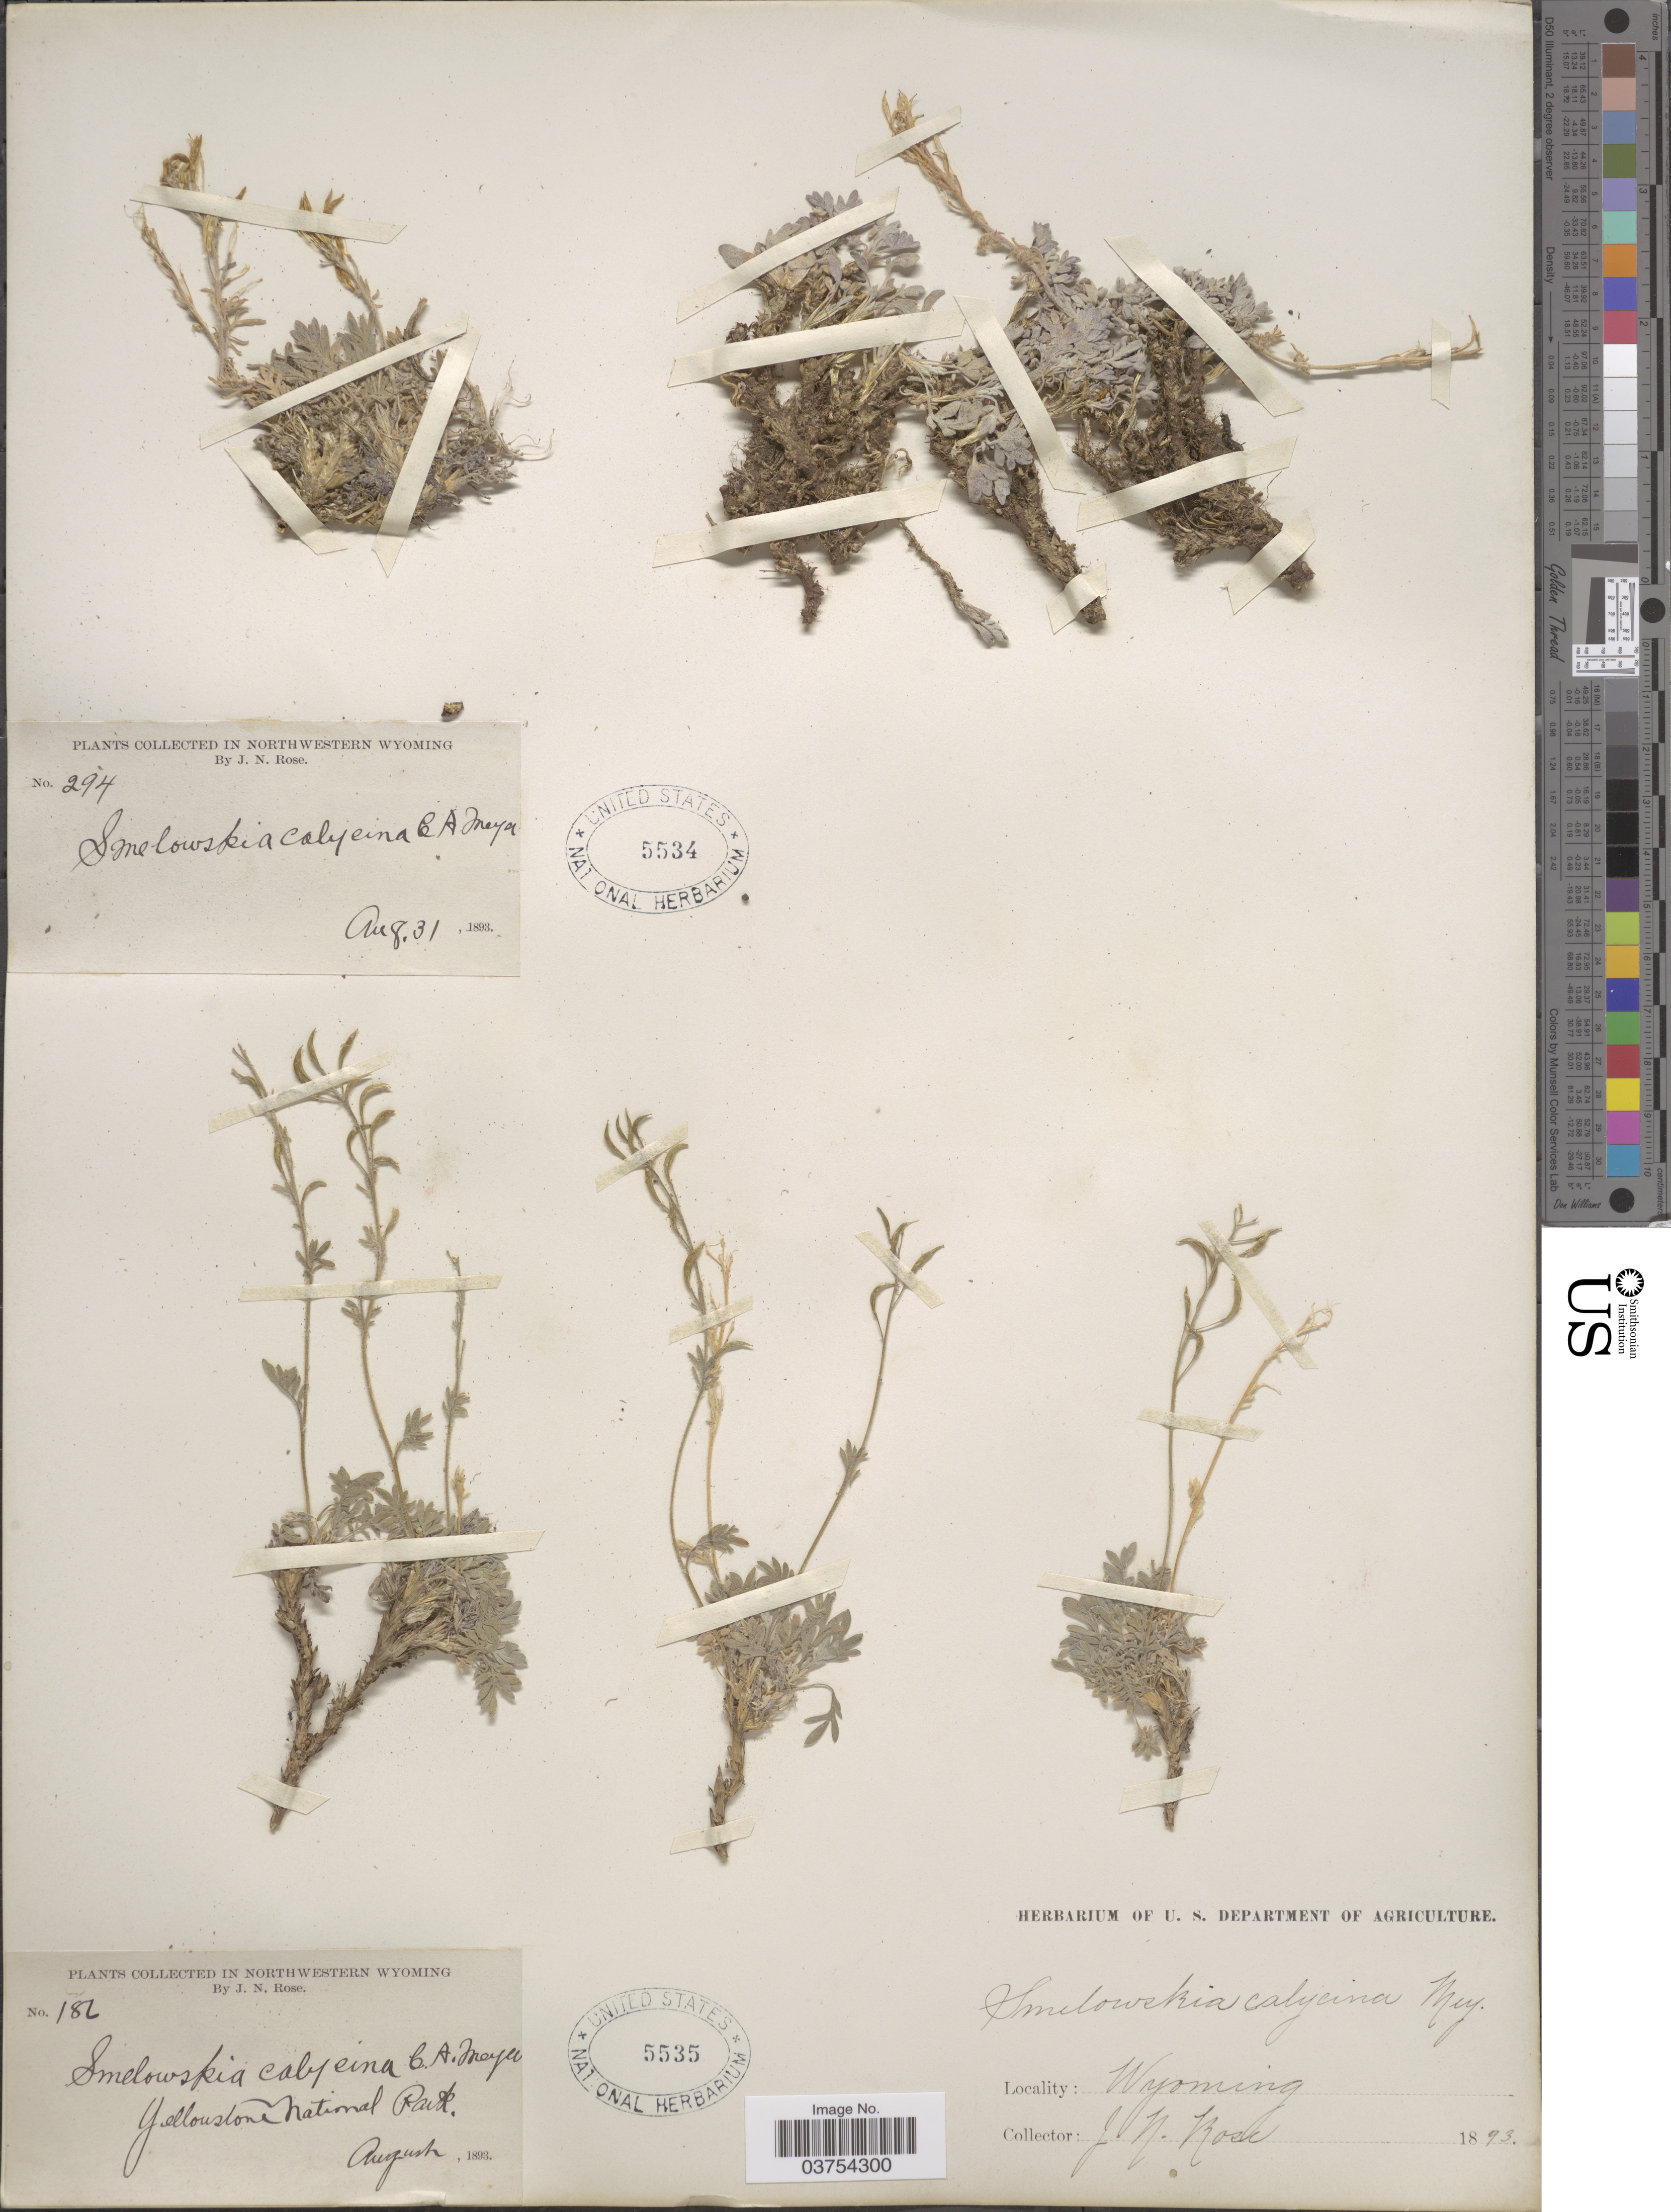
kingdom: Plantae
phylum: Tracheophyta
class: Magnoliopsida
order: Brassicales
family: Brassicaceae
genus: Smelowskia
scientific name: Smelowskia calycina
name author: (Stephan) C.A. Mey.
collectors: J. N. Rose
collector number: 294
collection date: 1893-08-31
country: United States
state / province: Wyoming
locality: Northwestern Wyoming.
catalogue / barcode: US 5534